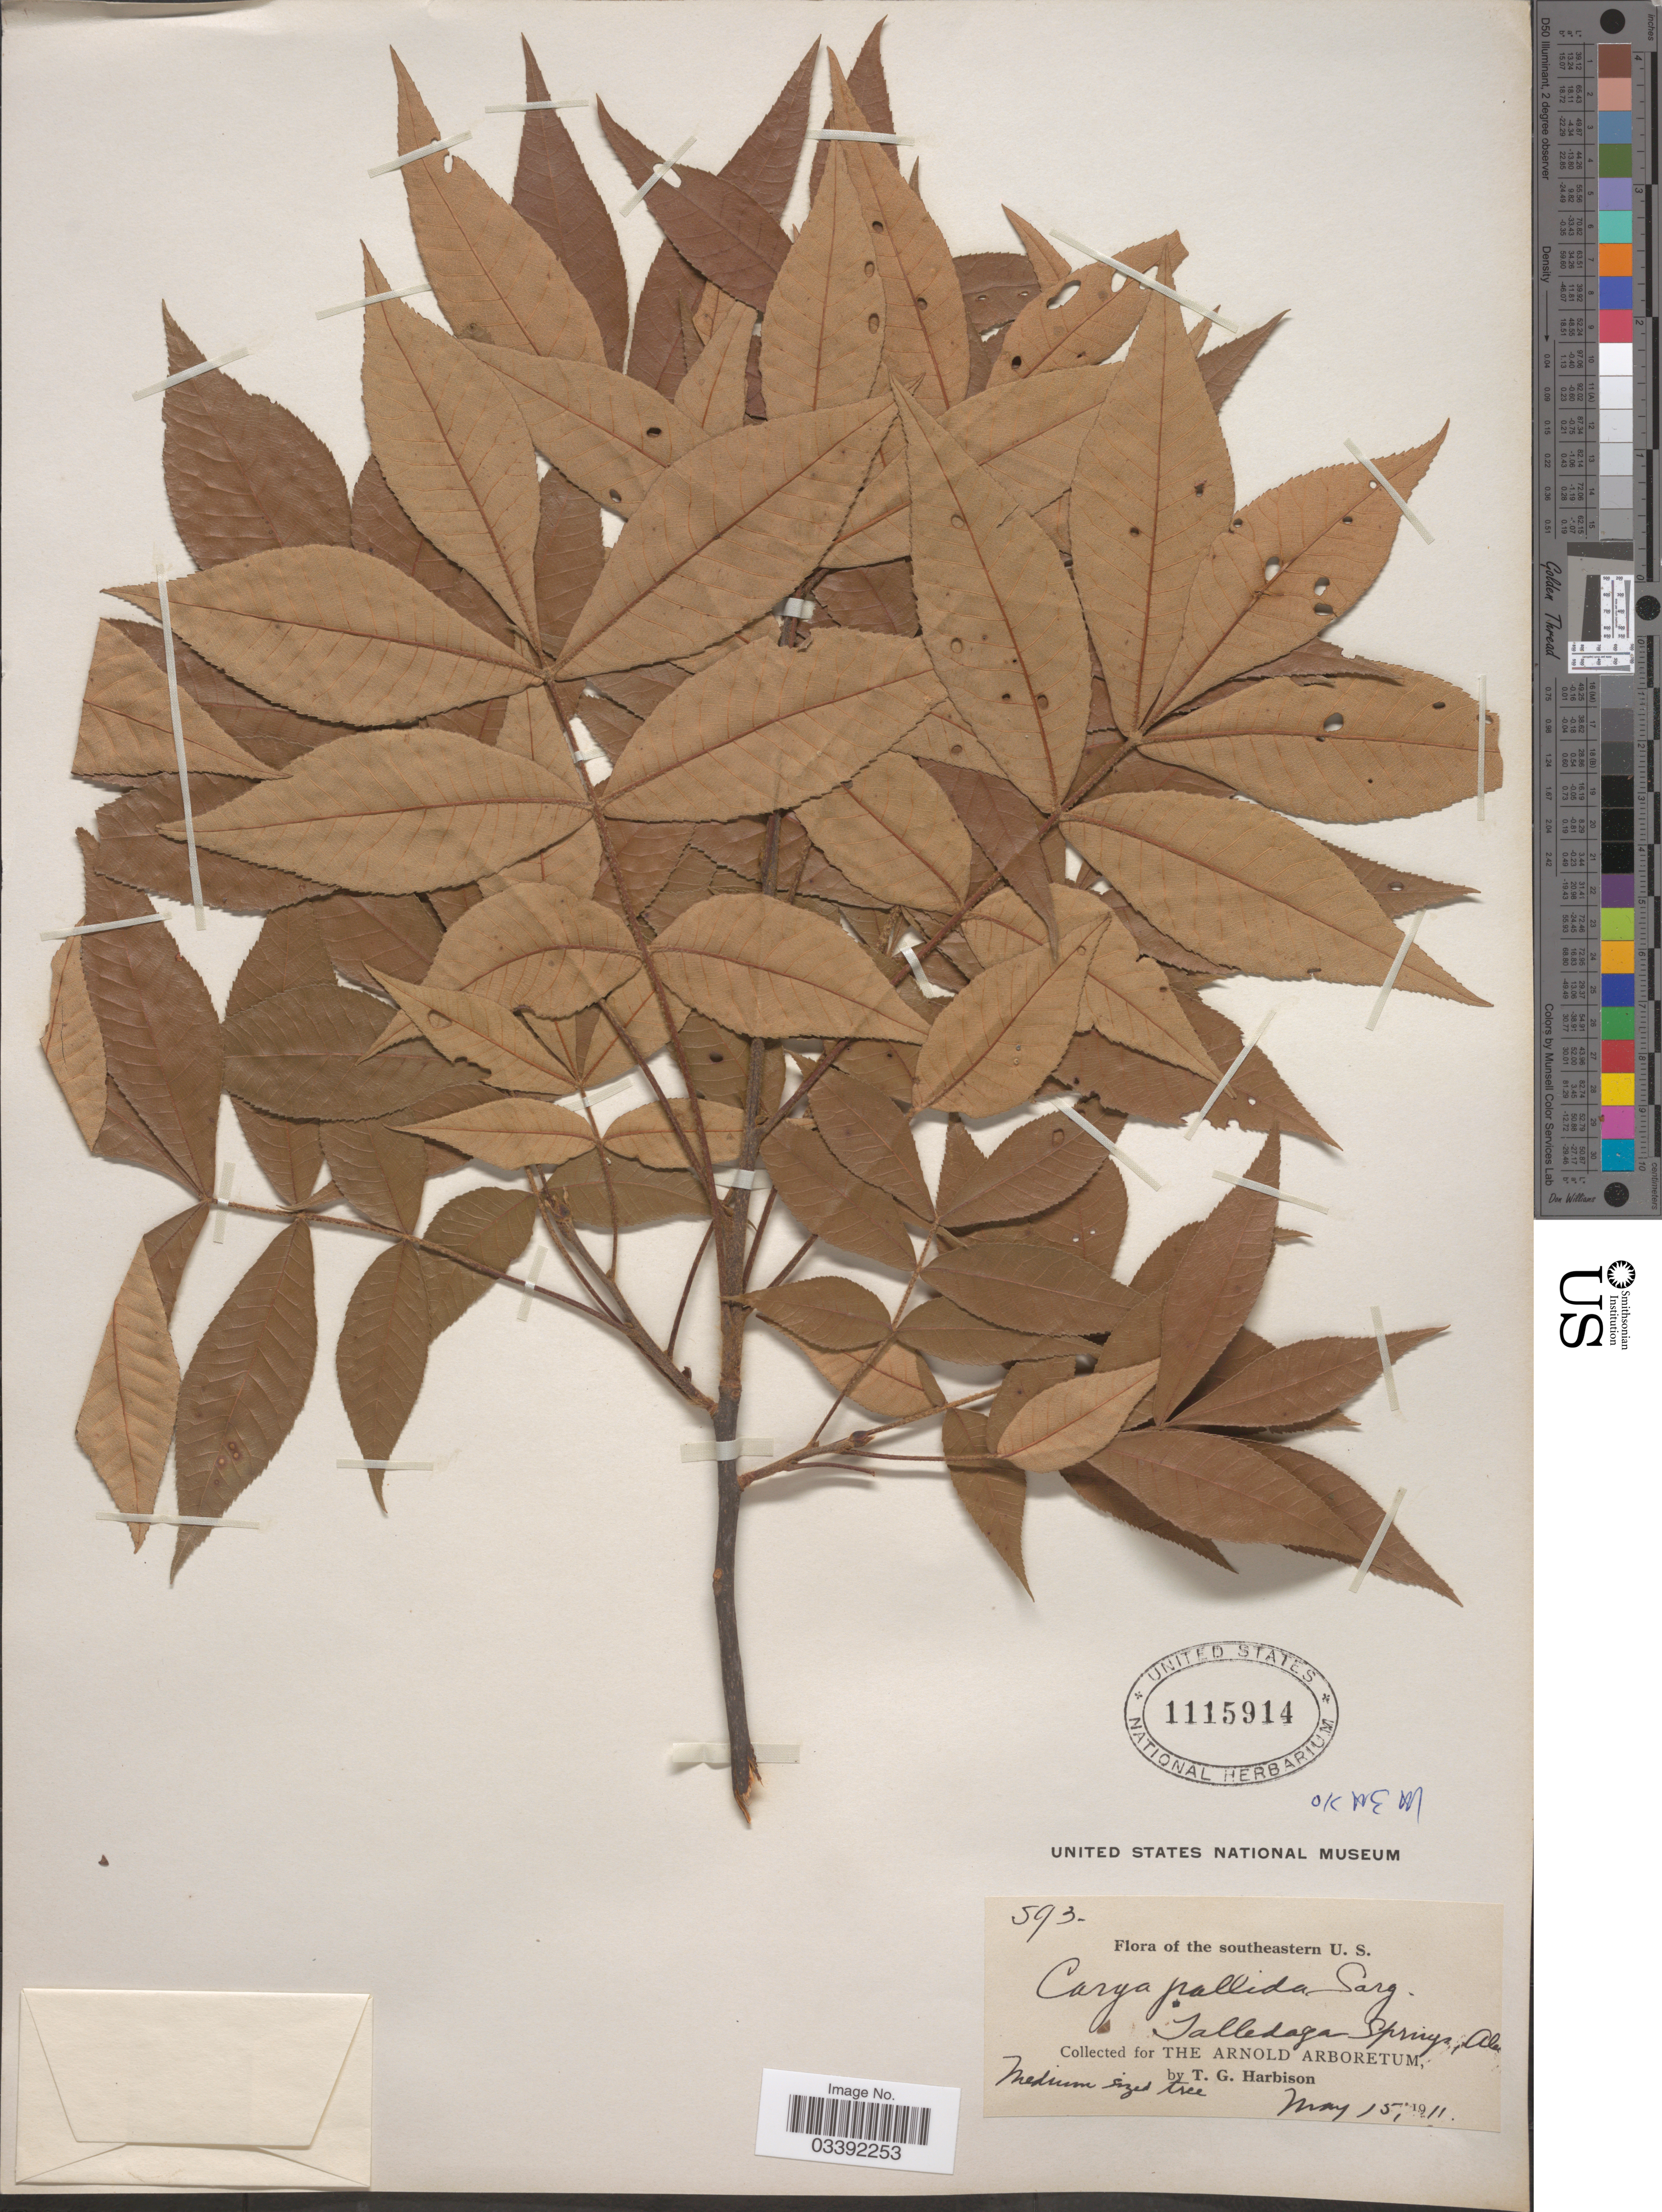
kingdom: Plantae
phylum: Tracheophyta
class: Magnoliopsida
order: Fagales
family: Juglandaceae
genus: Carya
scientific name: Carya pallida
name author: (Ashe) Engl. & Graebner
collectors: T. Harbison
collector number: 593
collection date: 1911-05-15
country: United States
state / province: Alabama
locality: Talledaga Springs.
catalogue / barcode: US 1115914